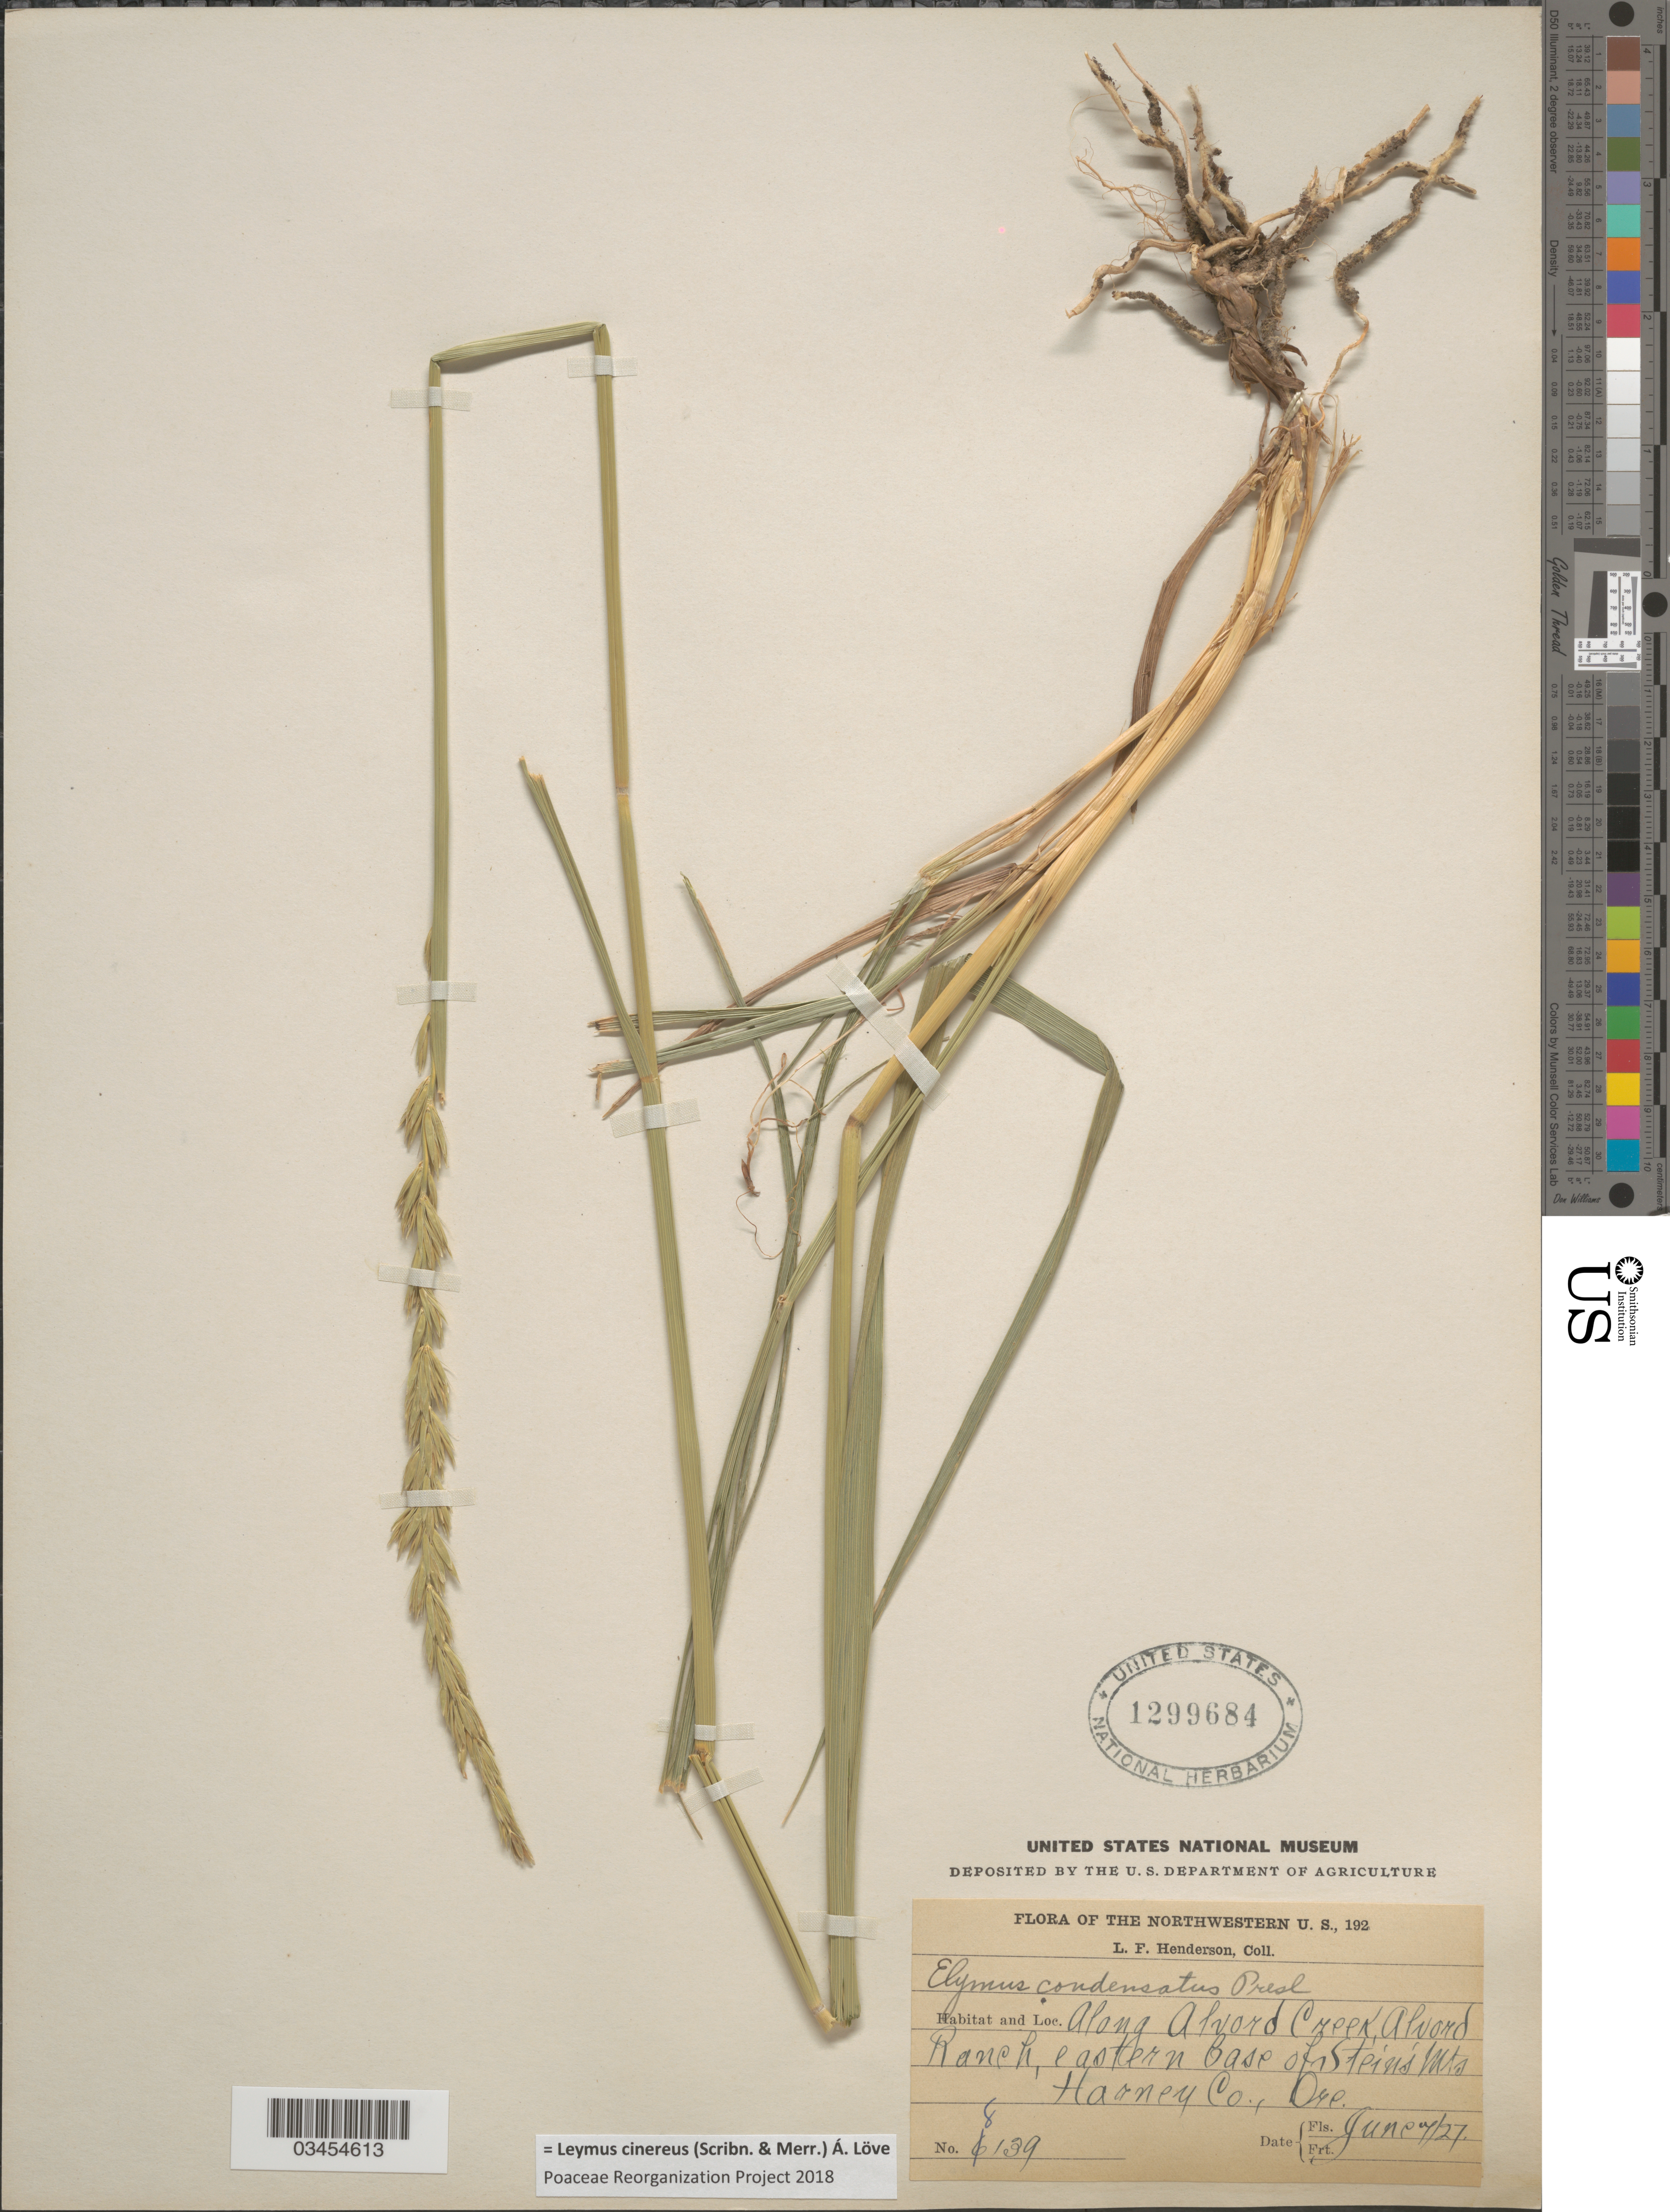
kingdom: Plantae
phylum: Tracheophyta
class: Liliopsida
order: Poales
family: Poaceae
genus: Leymus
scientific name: Leymus cinereus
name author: (Scribn. & Merr.) Á. Löve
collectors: L. Henderson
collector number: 8139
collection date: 1927-06-07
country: United States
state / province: Oregon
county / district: Harney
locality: The Northwestern U.S. Along Alvord Creek, Alvord Ranch, eastern base of Stein's Mts. Harney Co.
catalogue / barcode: US 1299684